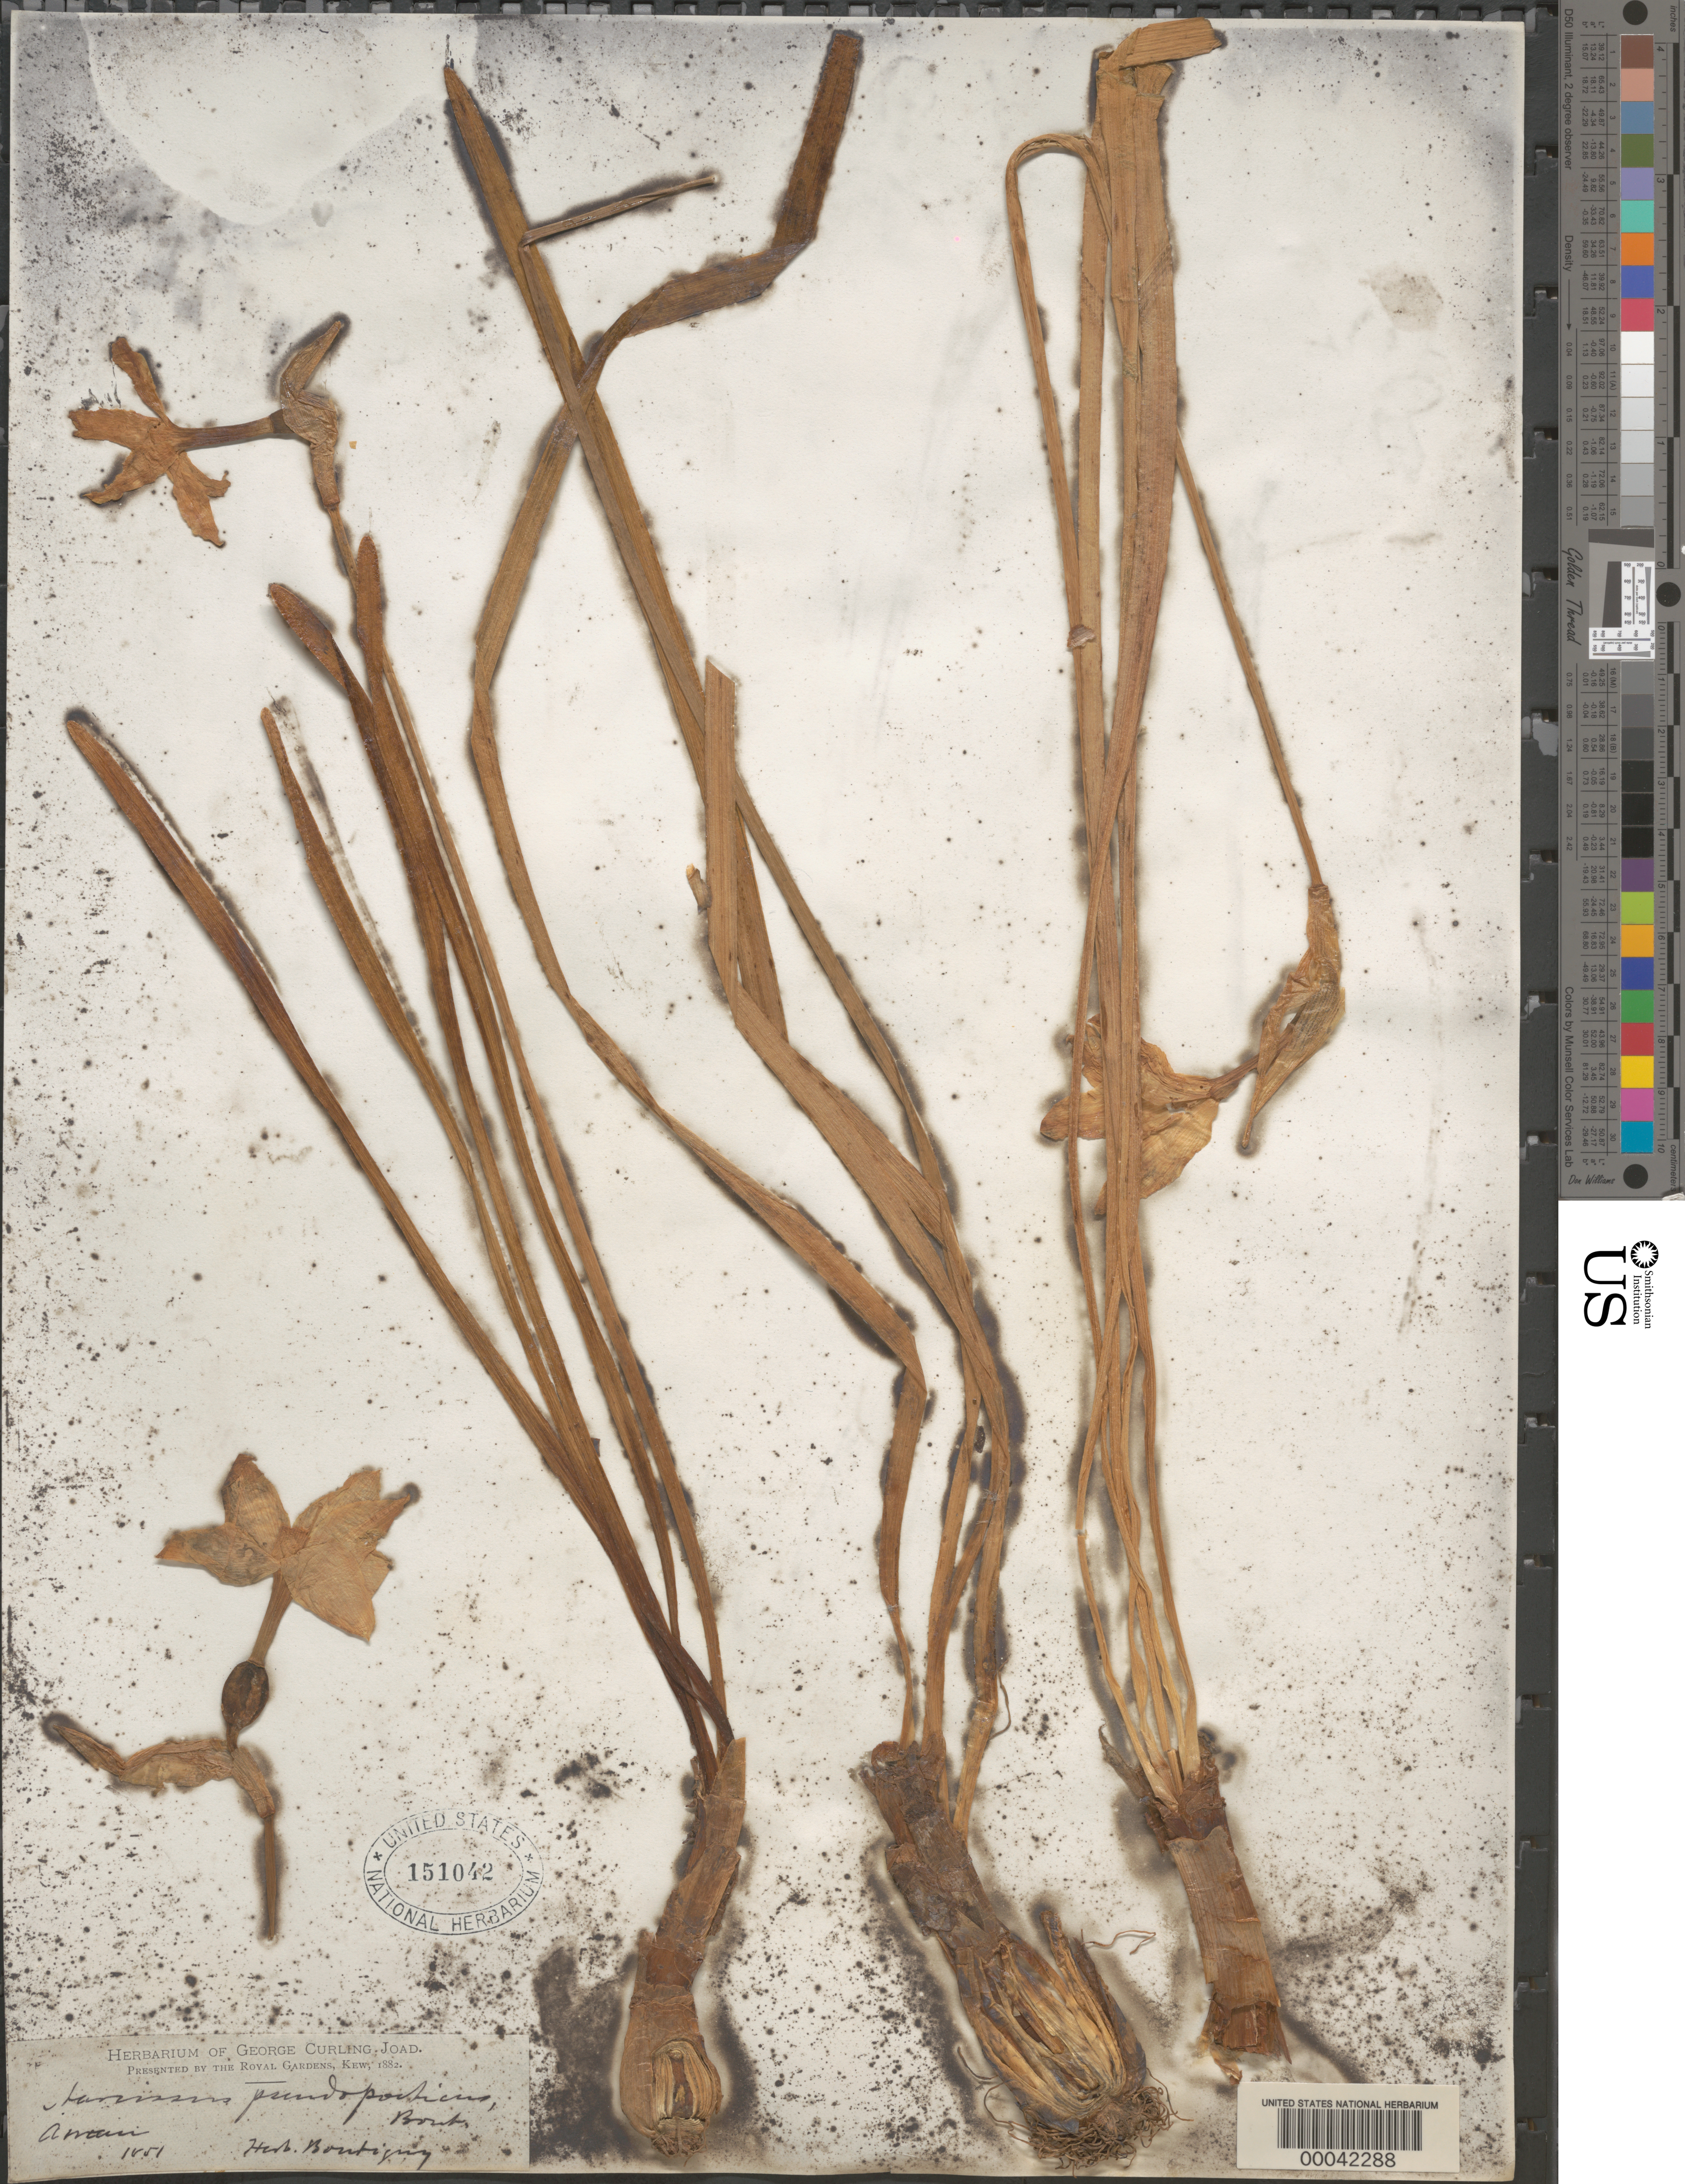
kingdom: Plantae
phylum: Tracheophyta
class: Liliopsida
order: Asparagales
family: Amaryllidaceae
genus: Narcissus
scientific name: Narcissus pseudopoeticus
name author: Boutigny ex Nyman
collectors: ex herb. George Curling Joad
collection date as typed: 1851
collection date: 1851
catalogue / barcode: US 151042